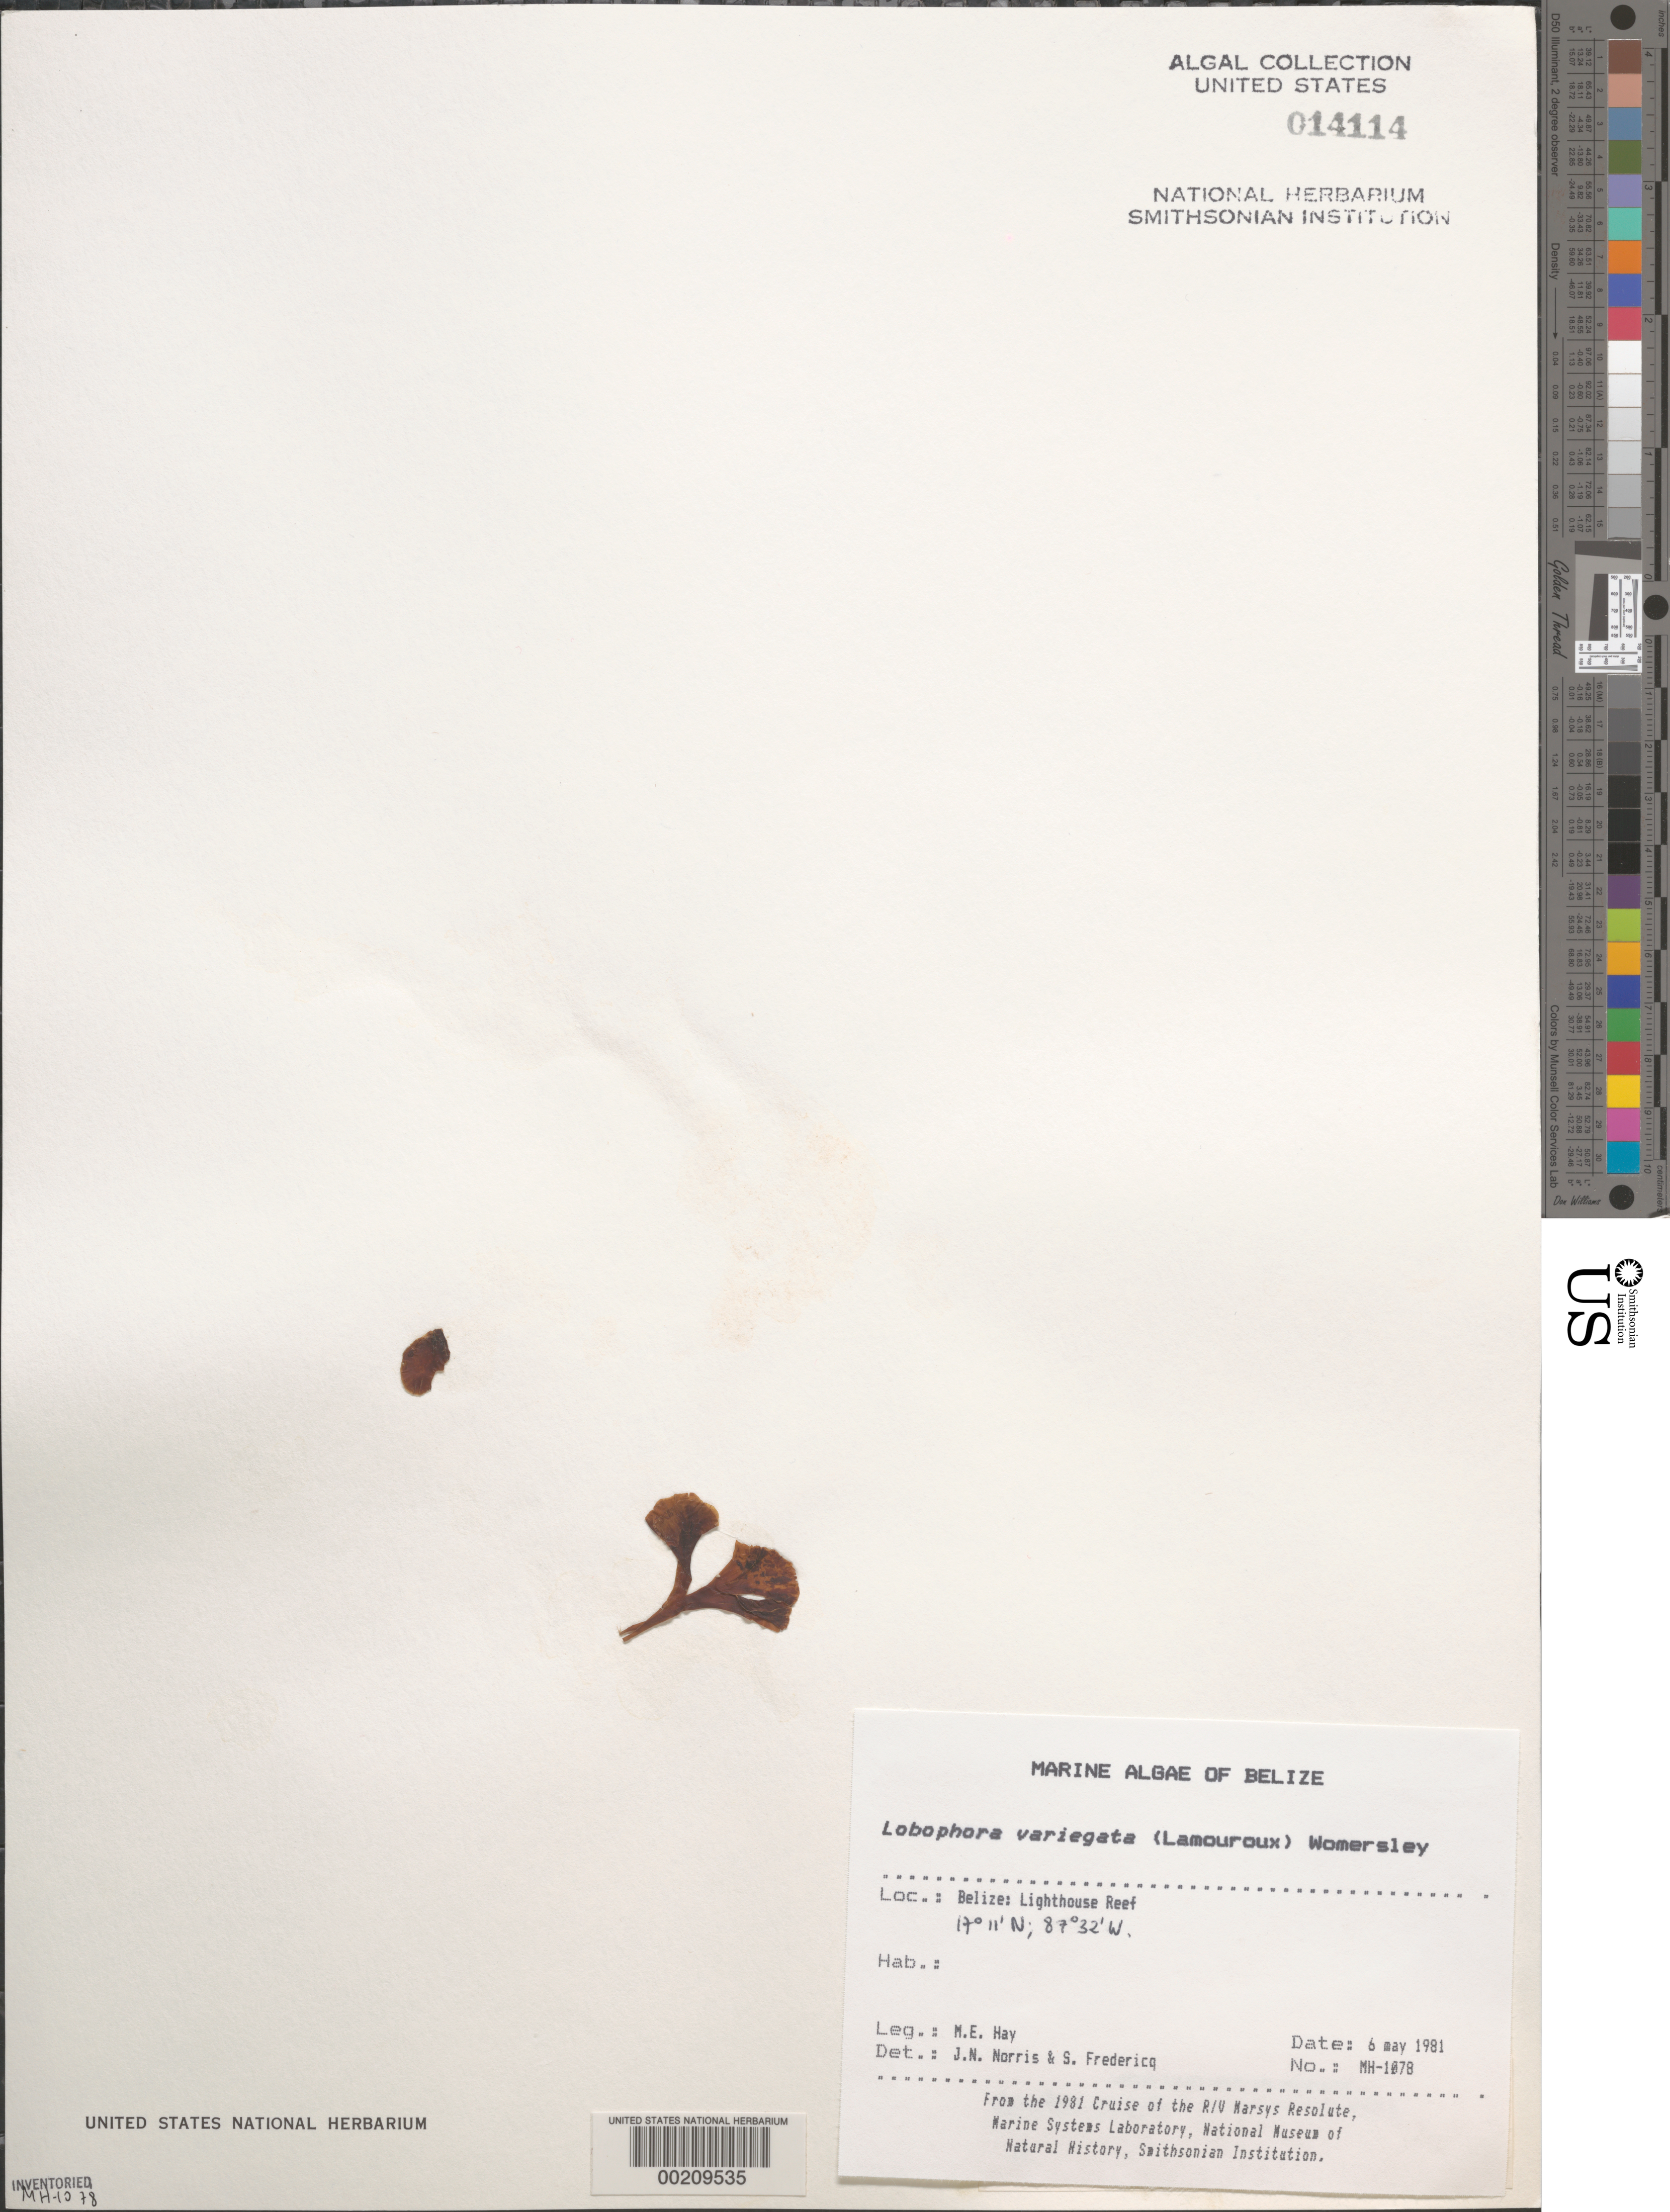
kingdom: Chromista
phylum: Ochrophyta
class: Phaeophyceae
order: Dictyotales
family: Dictyotaceae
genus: Lobophora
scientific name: Lobophora variegata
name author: (J.V.Lamouroux) Womersley & E.C. Oliveira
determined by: Norris, J. N.; Fredericq, S.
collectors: M. E. Hay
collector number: MEH-1078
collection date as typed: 06 May 1981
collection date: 1981-05-06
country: Belize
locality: Lighthouse reef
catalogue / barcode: US 14114